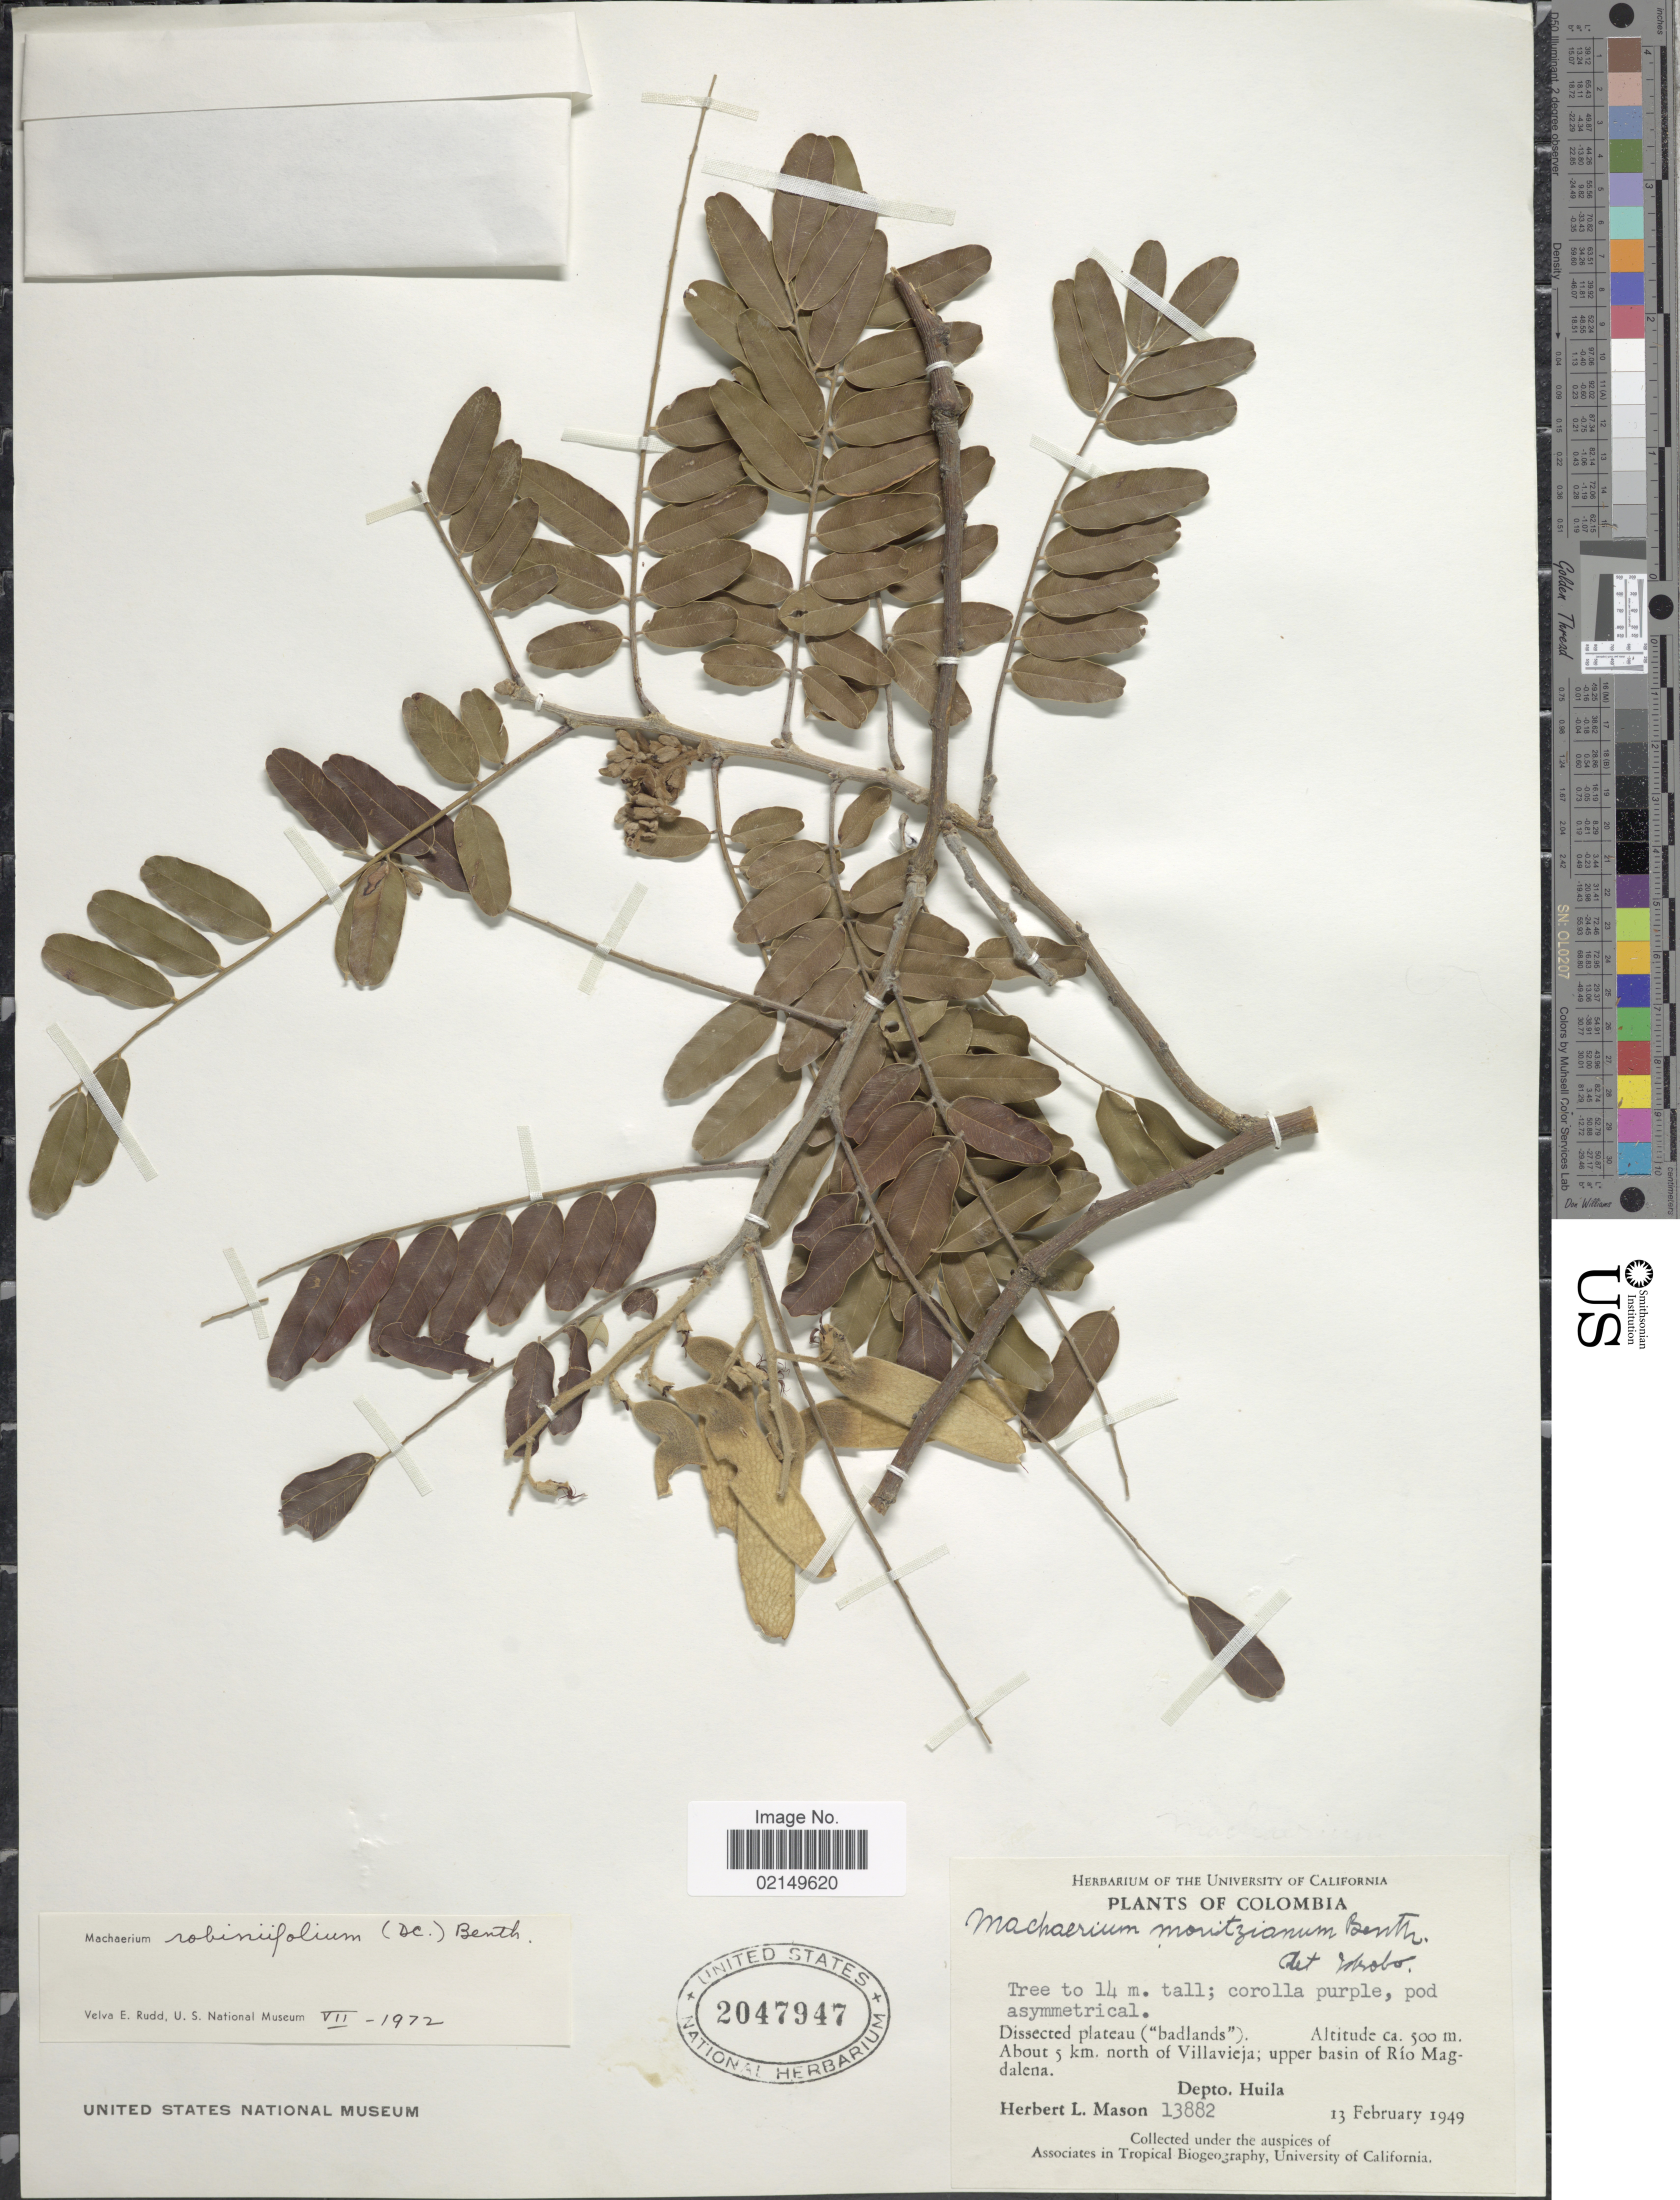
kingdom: Plantae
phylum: Tracheophyta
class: Magnoliopsida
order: Fabales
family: Fabaceae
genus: Machaerium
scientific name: Machaerium robinifolium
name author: (DC.) Vogel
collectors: H. L. Mason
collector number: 13882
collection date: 1949-02-13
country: Colombia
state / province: Huila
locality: About 5 km. north of Villavieja, upper basin of Rio Magdalena, Depto. Huila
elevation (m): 500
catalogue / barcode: US 2047947